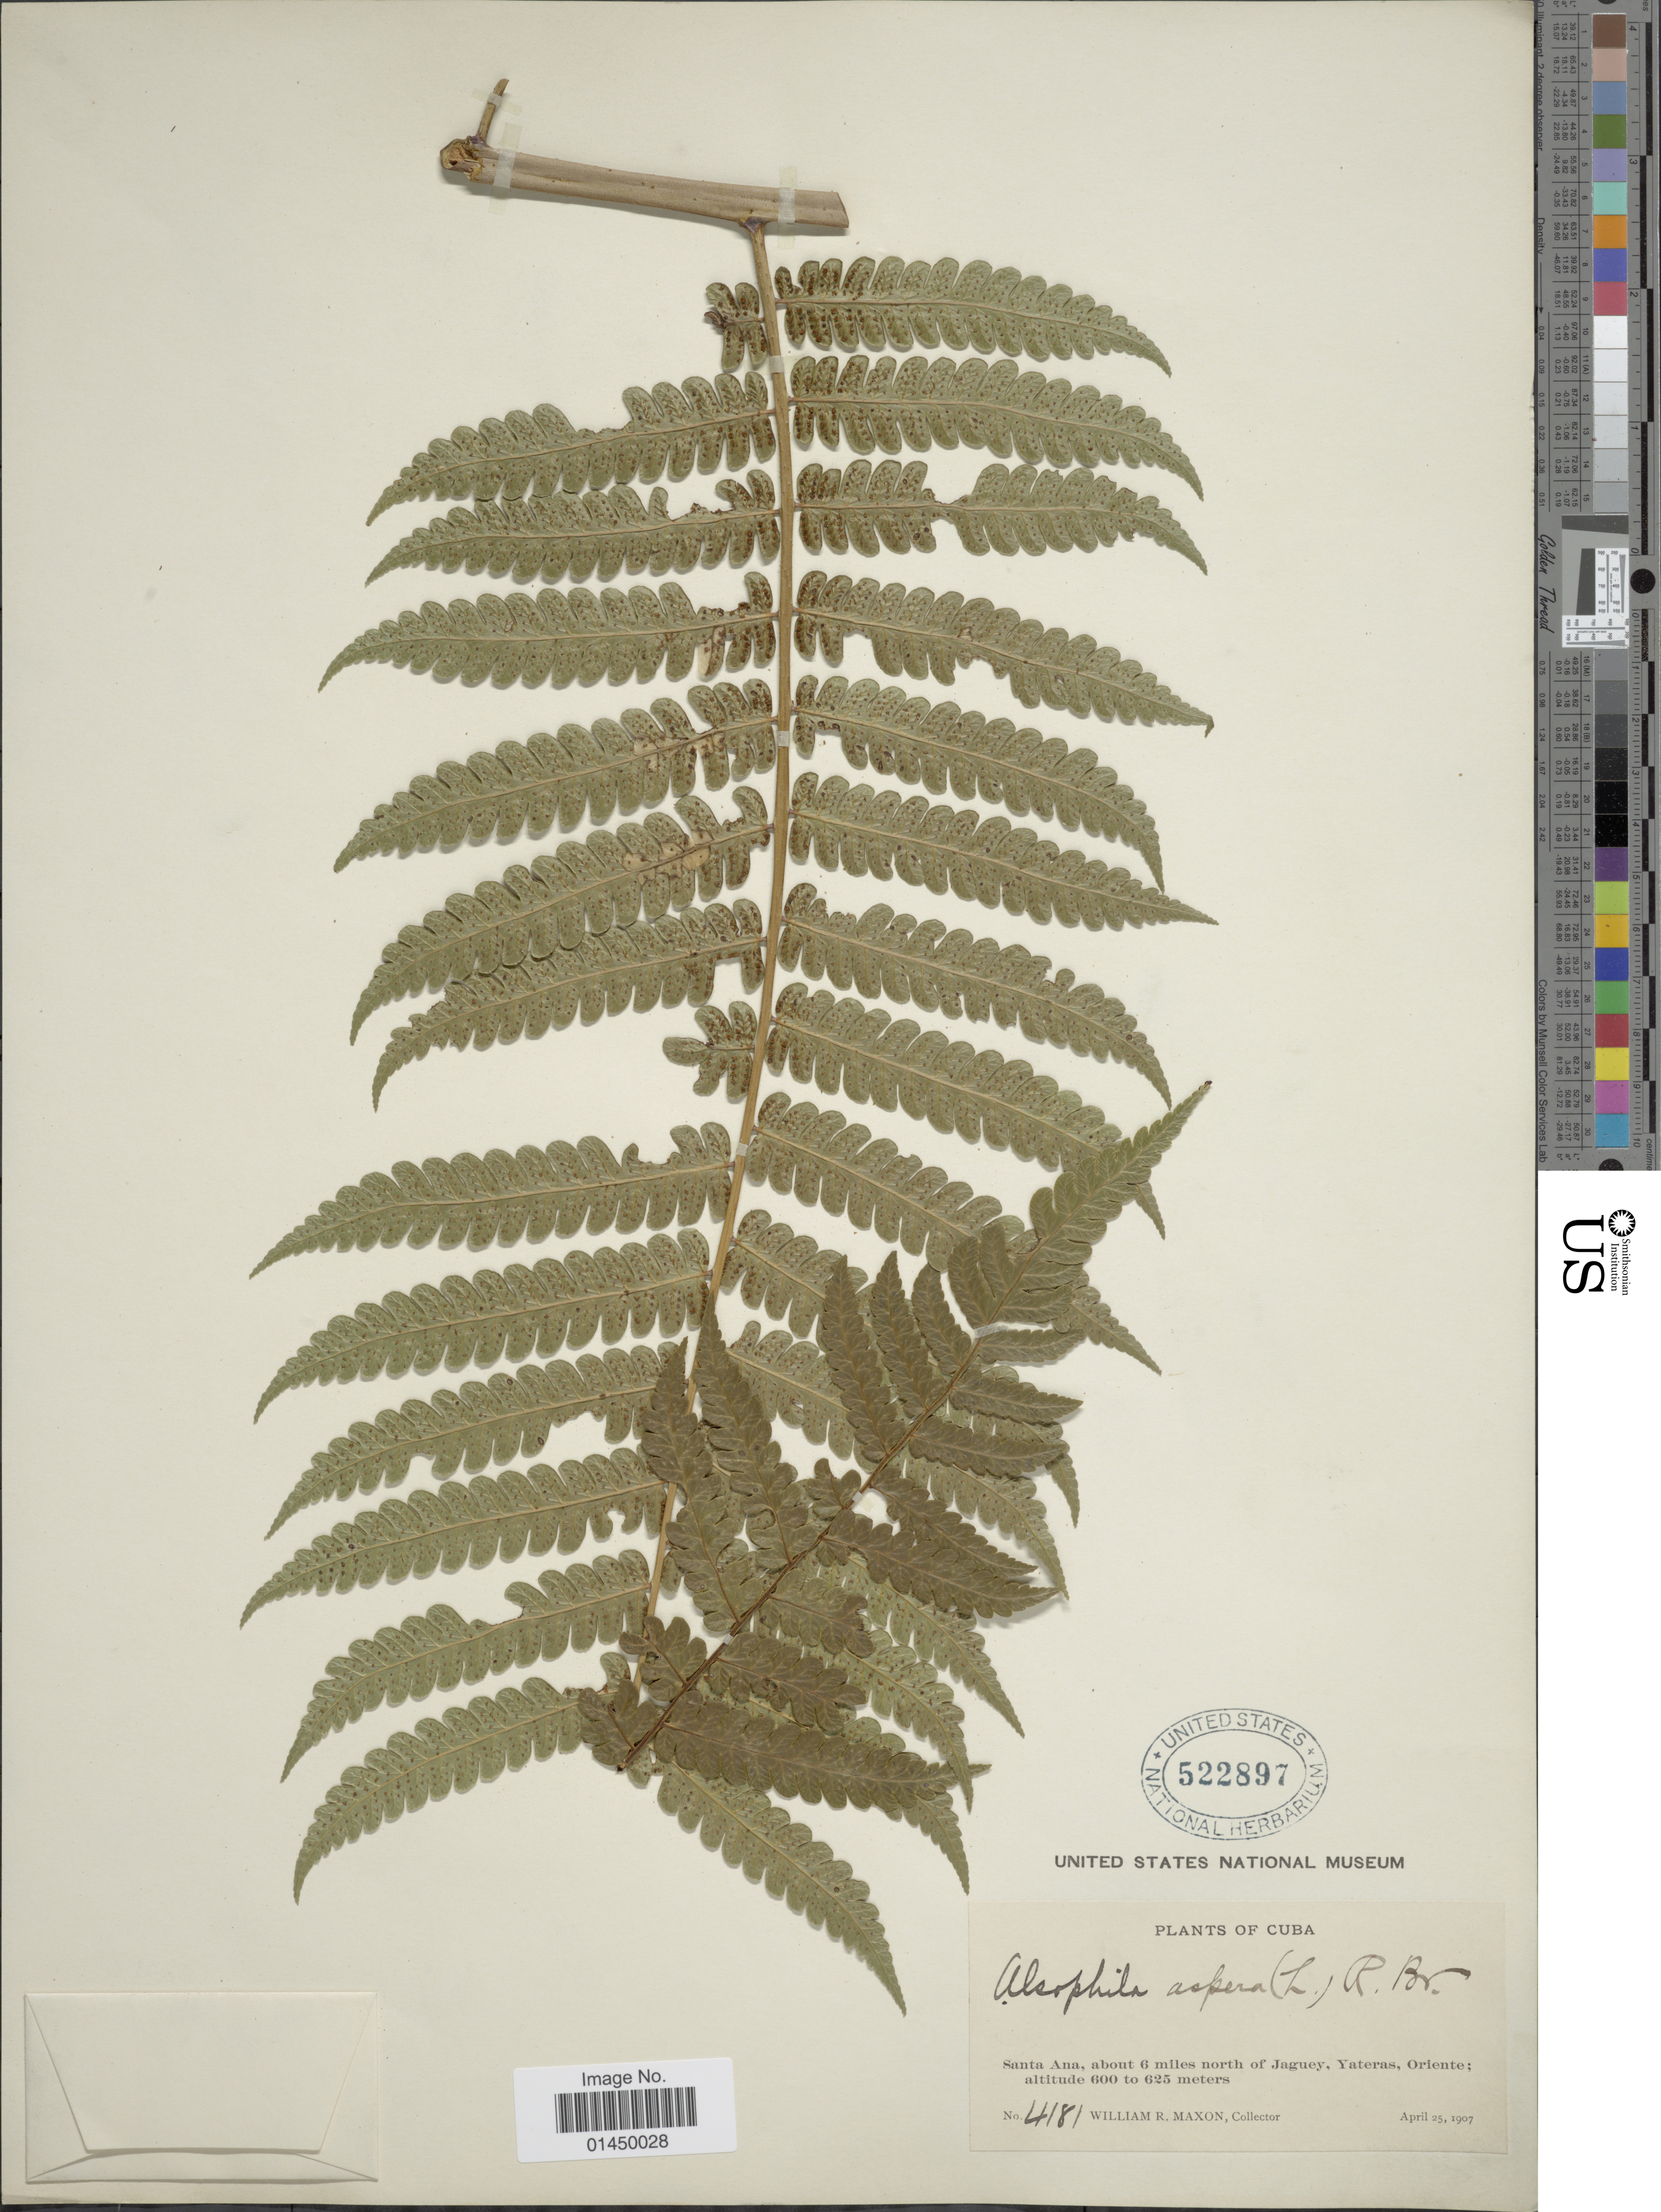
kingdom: Plantae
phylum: Tracheophyta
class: Polypodiopsida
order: Cyatheales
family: Cyatheaceae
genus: Cyathea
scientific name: Cyathea aspera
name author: (L.) Sw.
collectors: W. R. Maxon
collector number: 4181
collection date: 1907-04-25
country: Cuba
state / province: Oriente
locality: Santa Ana, about 6 miles north of Jaguey, Yateras, Oriente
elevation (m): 600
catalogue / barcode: US 522897